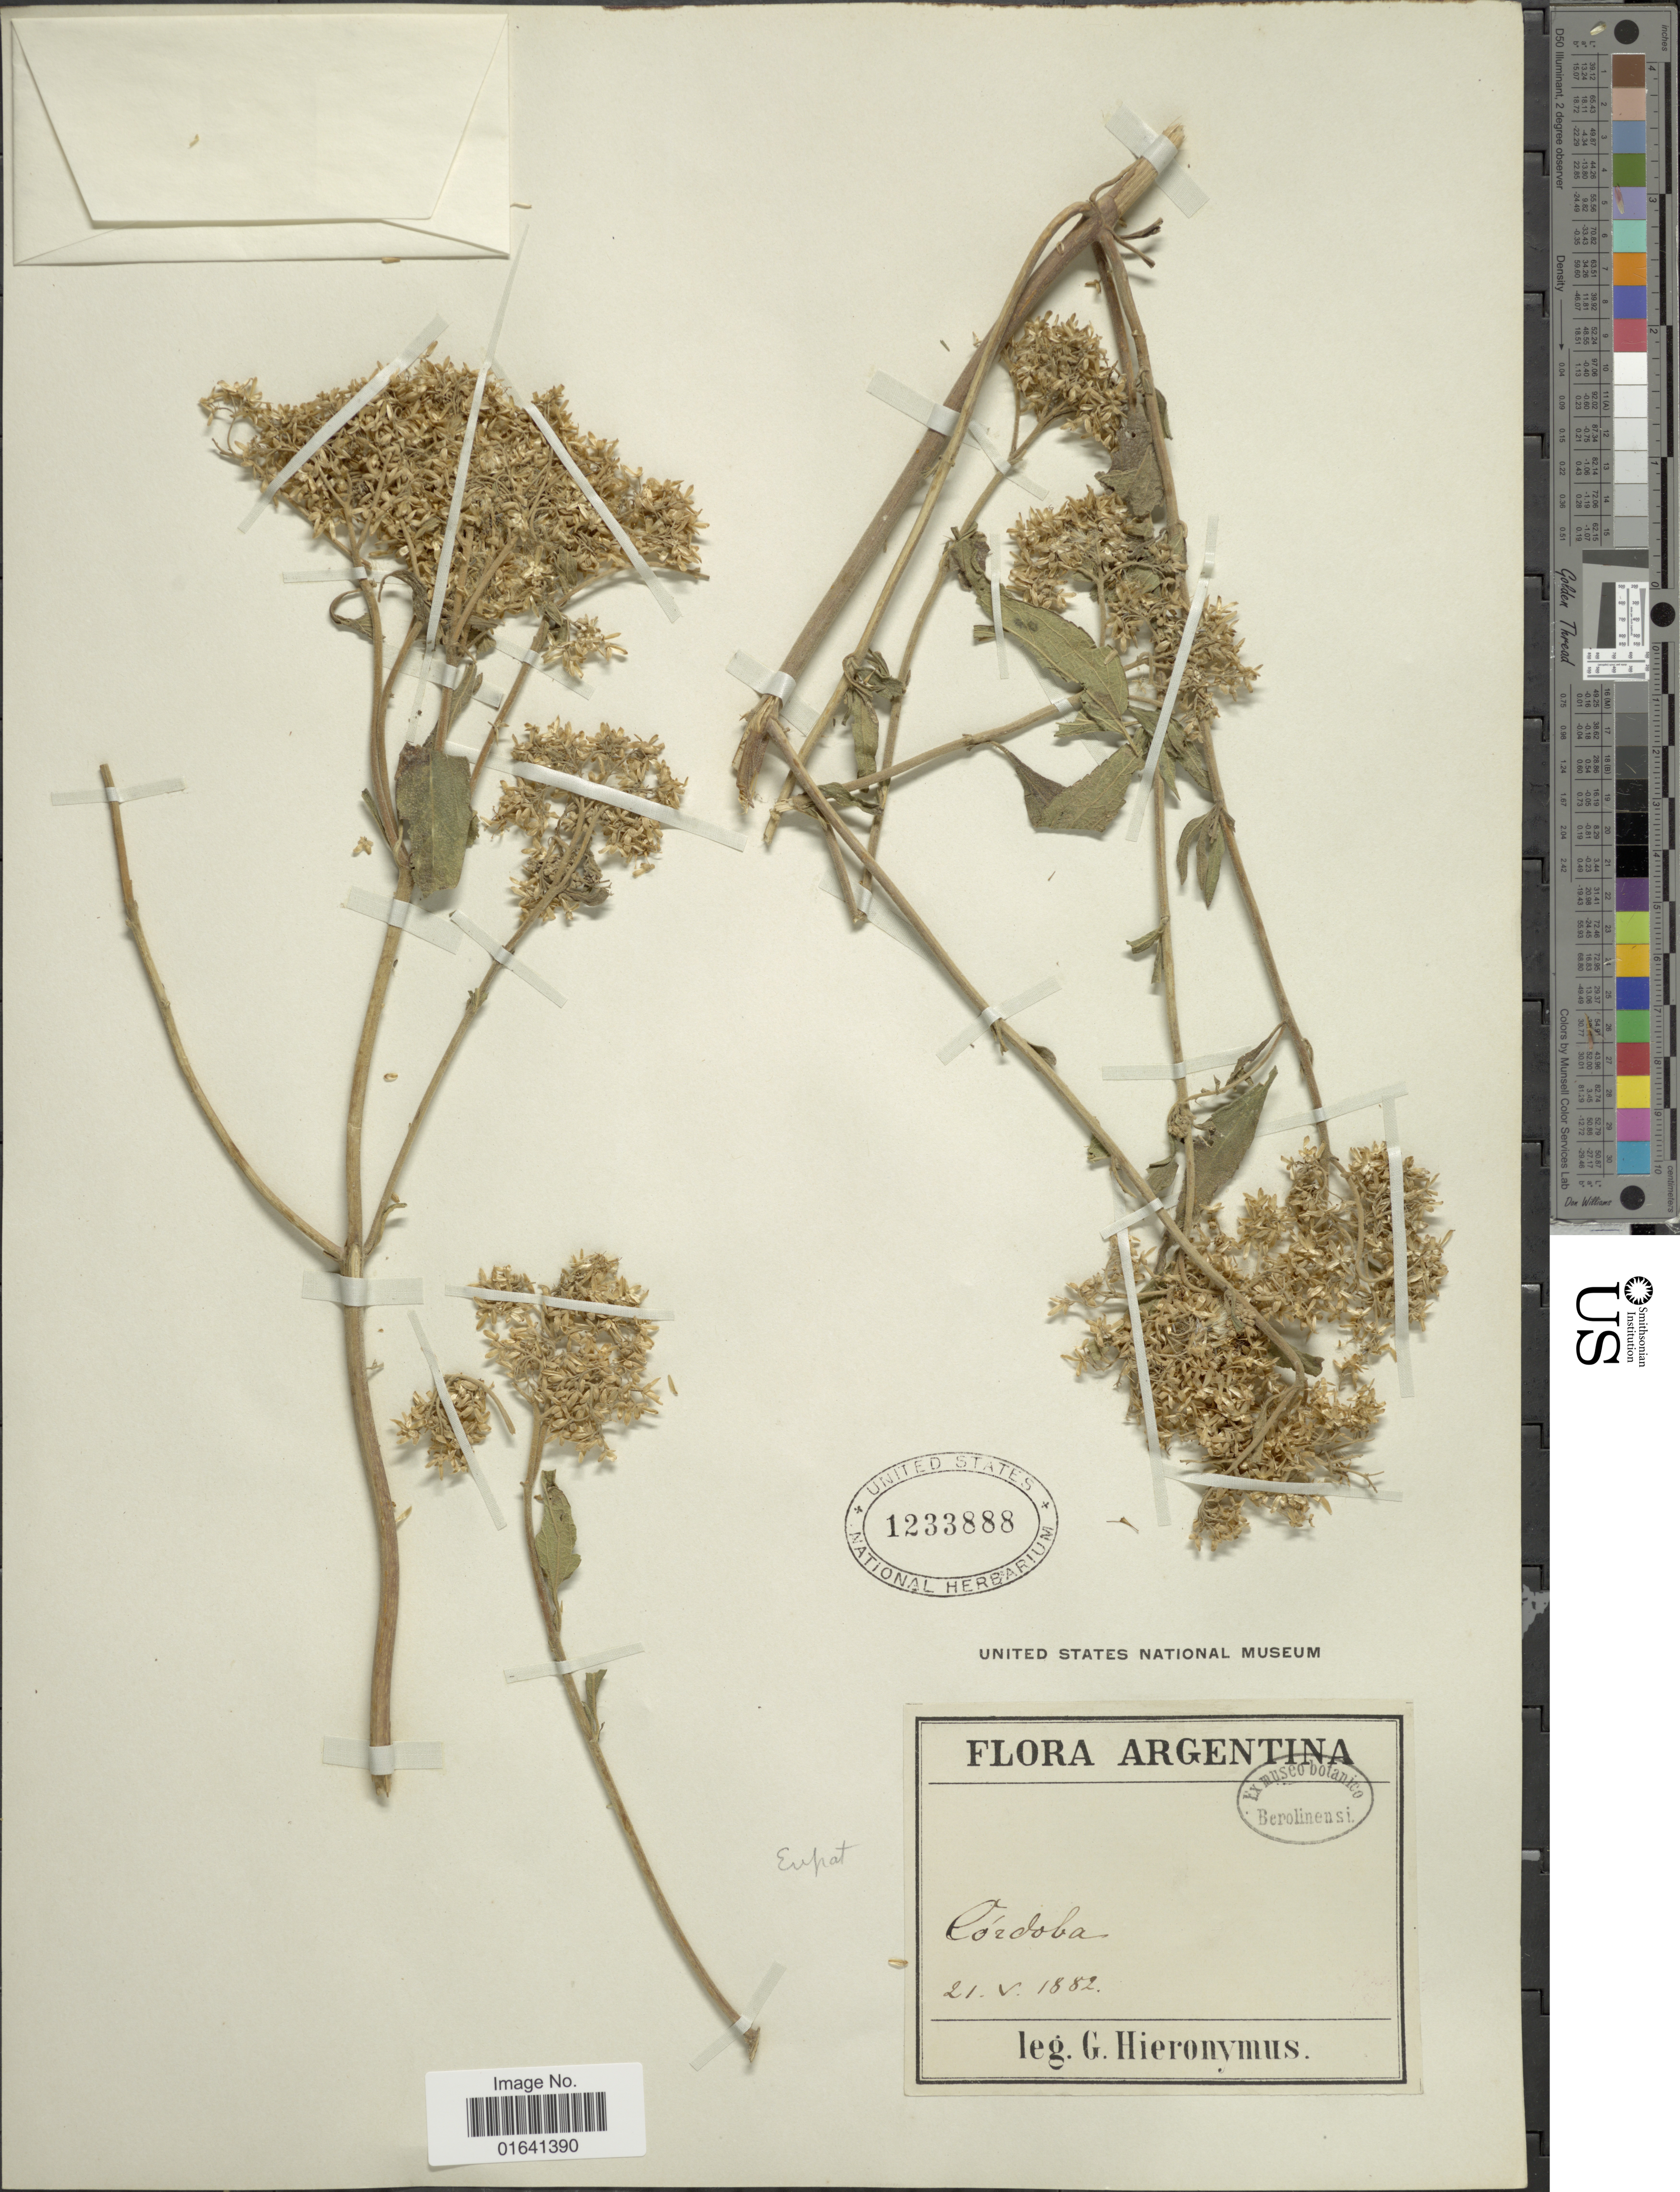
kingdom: Plantae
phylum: Tracheophyta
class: Magnoliopsida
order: Asterales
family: Asteraceae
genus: Austroeupatorium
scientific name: Austroeupatorium inulaefolium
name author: (Kunth) R.M. King & H. Rob.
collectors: G. H. Hieronymus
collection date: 1885-05-21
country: Argentina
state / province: Cordoba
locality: Córdoba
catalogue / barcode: US 1233888